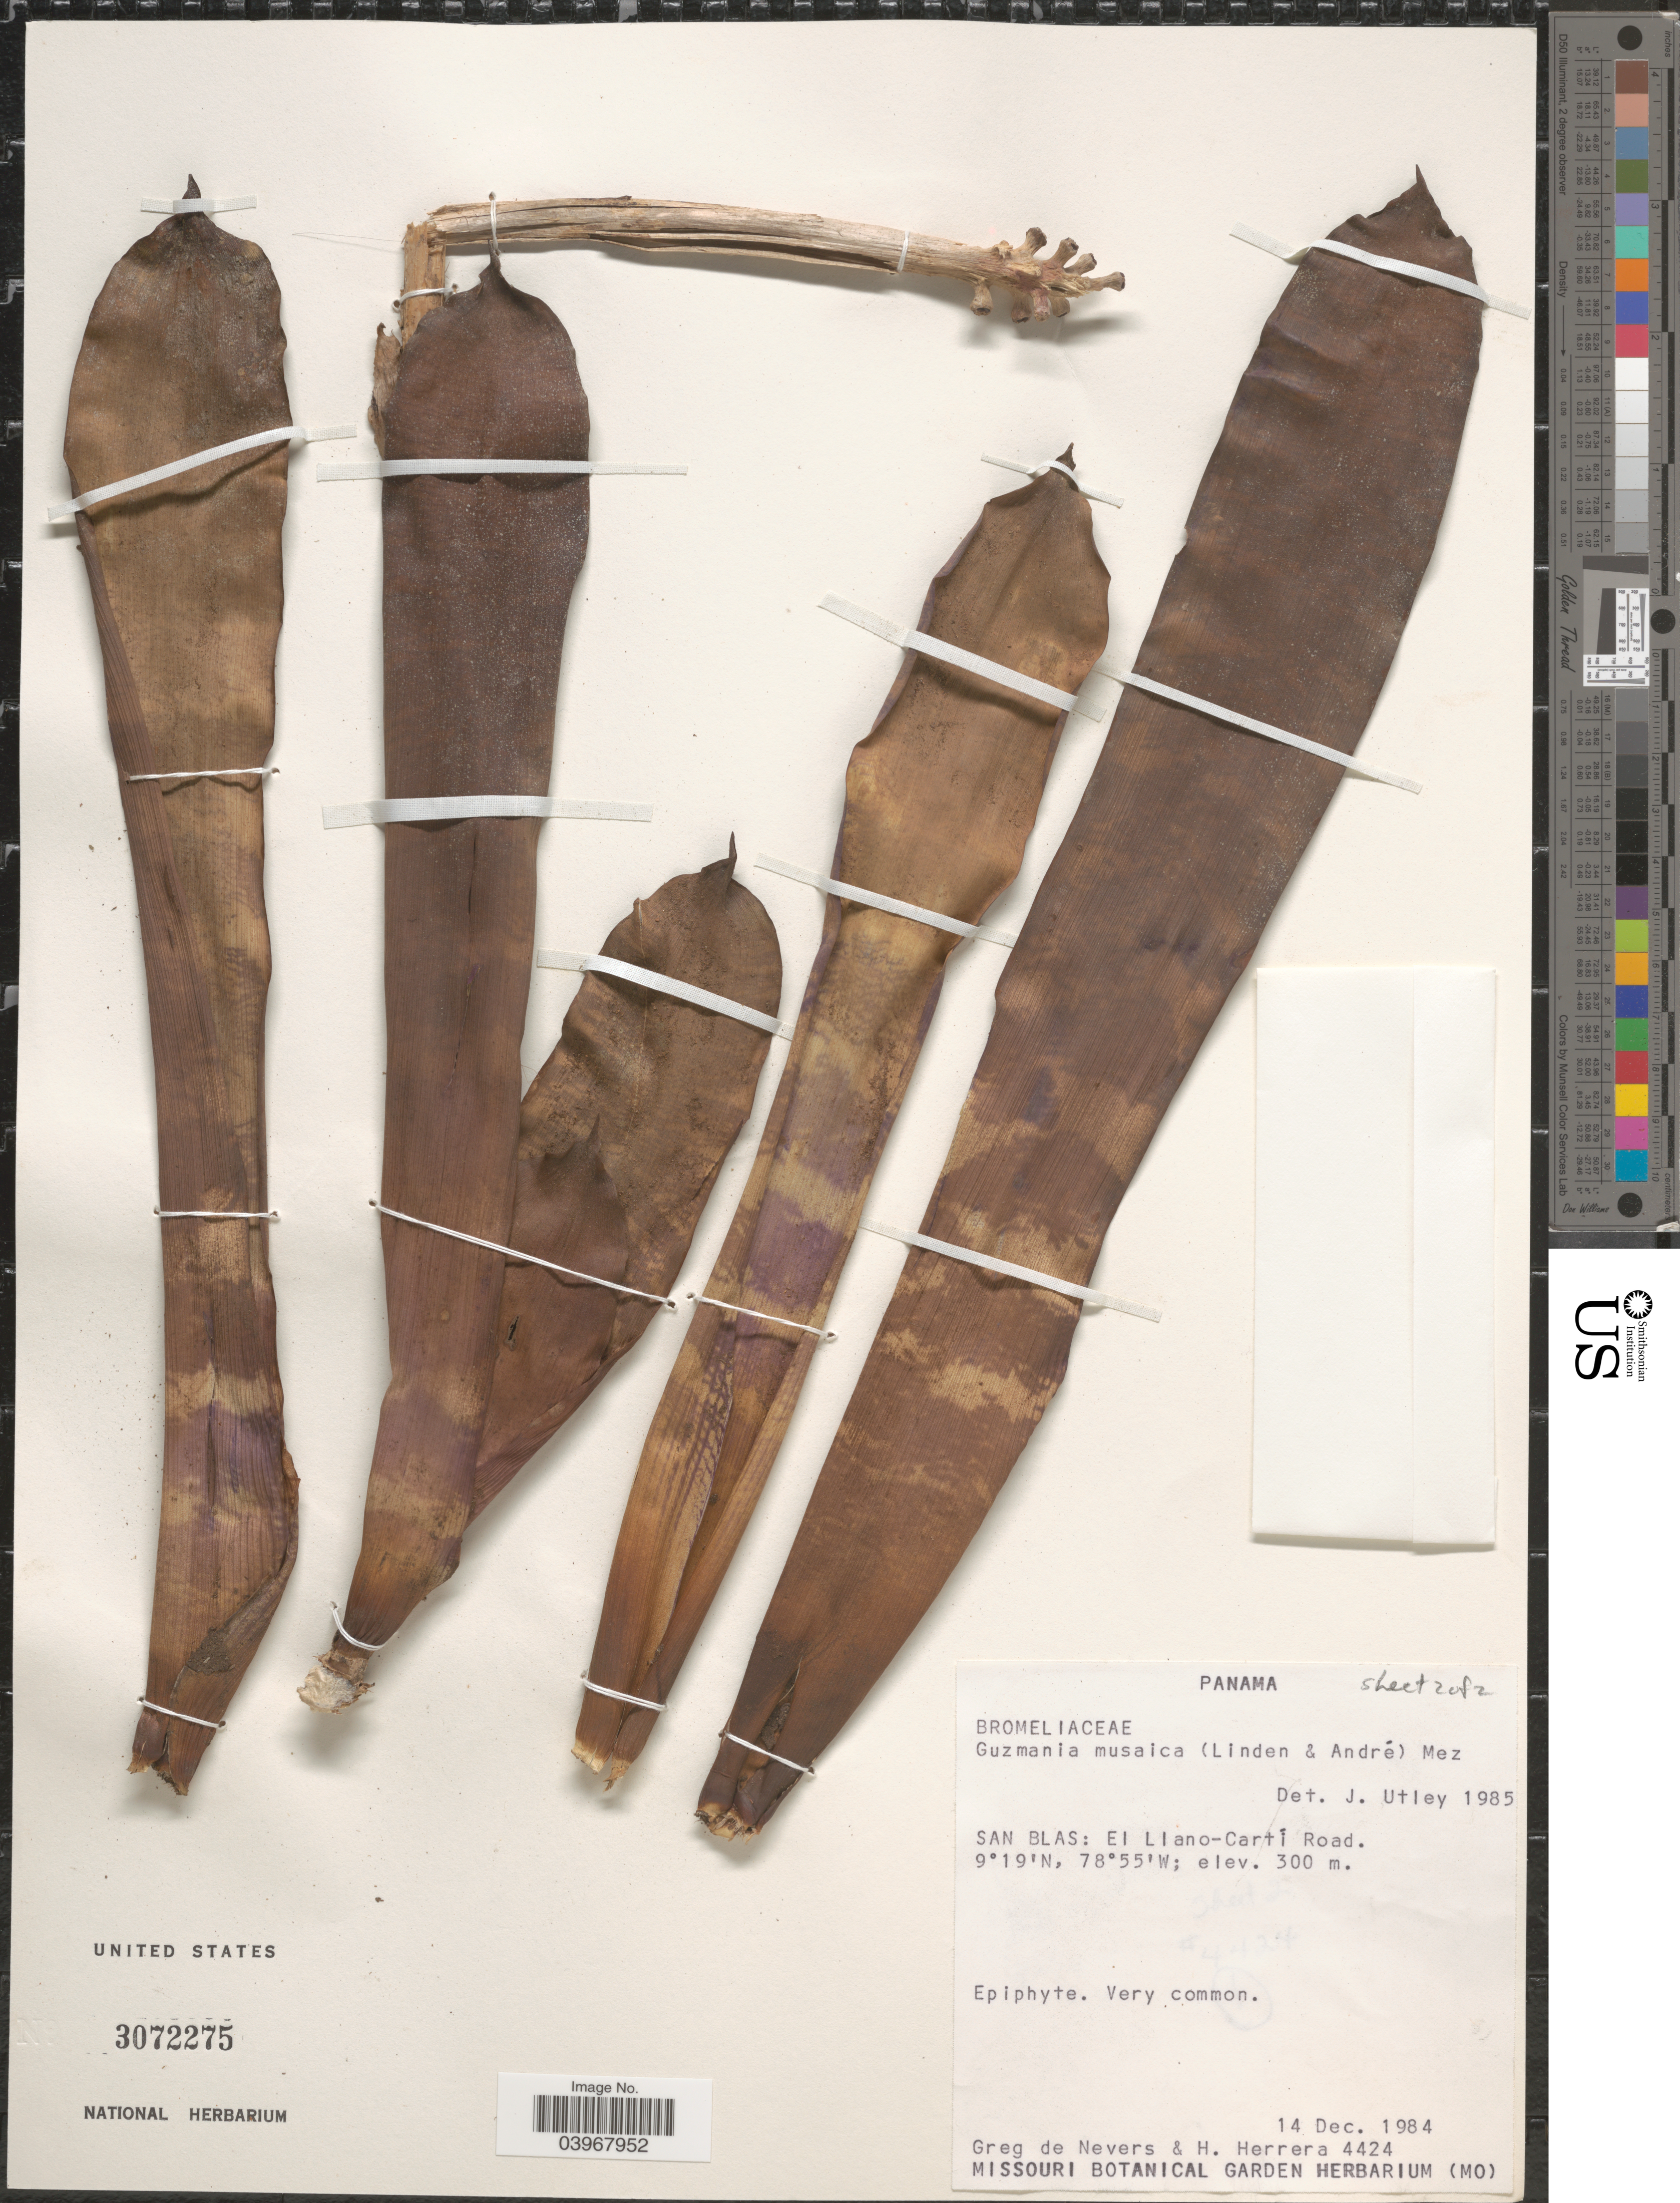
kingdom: Plantae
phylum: Tracheophyta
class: Liliopsida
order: Poales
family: Bromeliaceae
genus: Guzmania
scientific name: Guzmania musaica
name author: (Linden & André) Mez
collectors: G. C. de Nevers & H. Herrera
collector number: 4424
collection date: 1984-12-14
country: Panama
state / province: Kuna Yala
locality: San Blas: El Llano-Cartí Road.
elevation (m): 300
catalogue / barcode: US 3072275